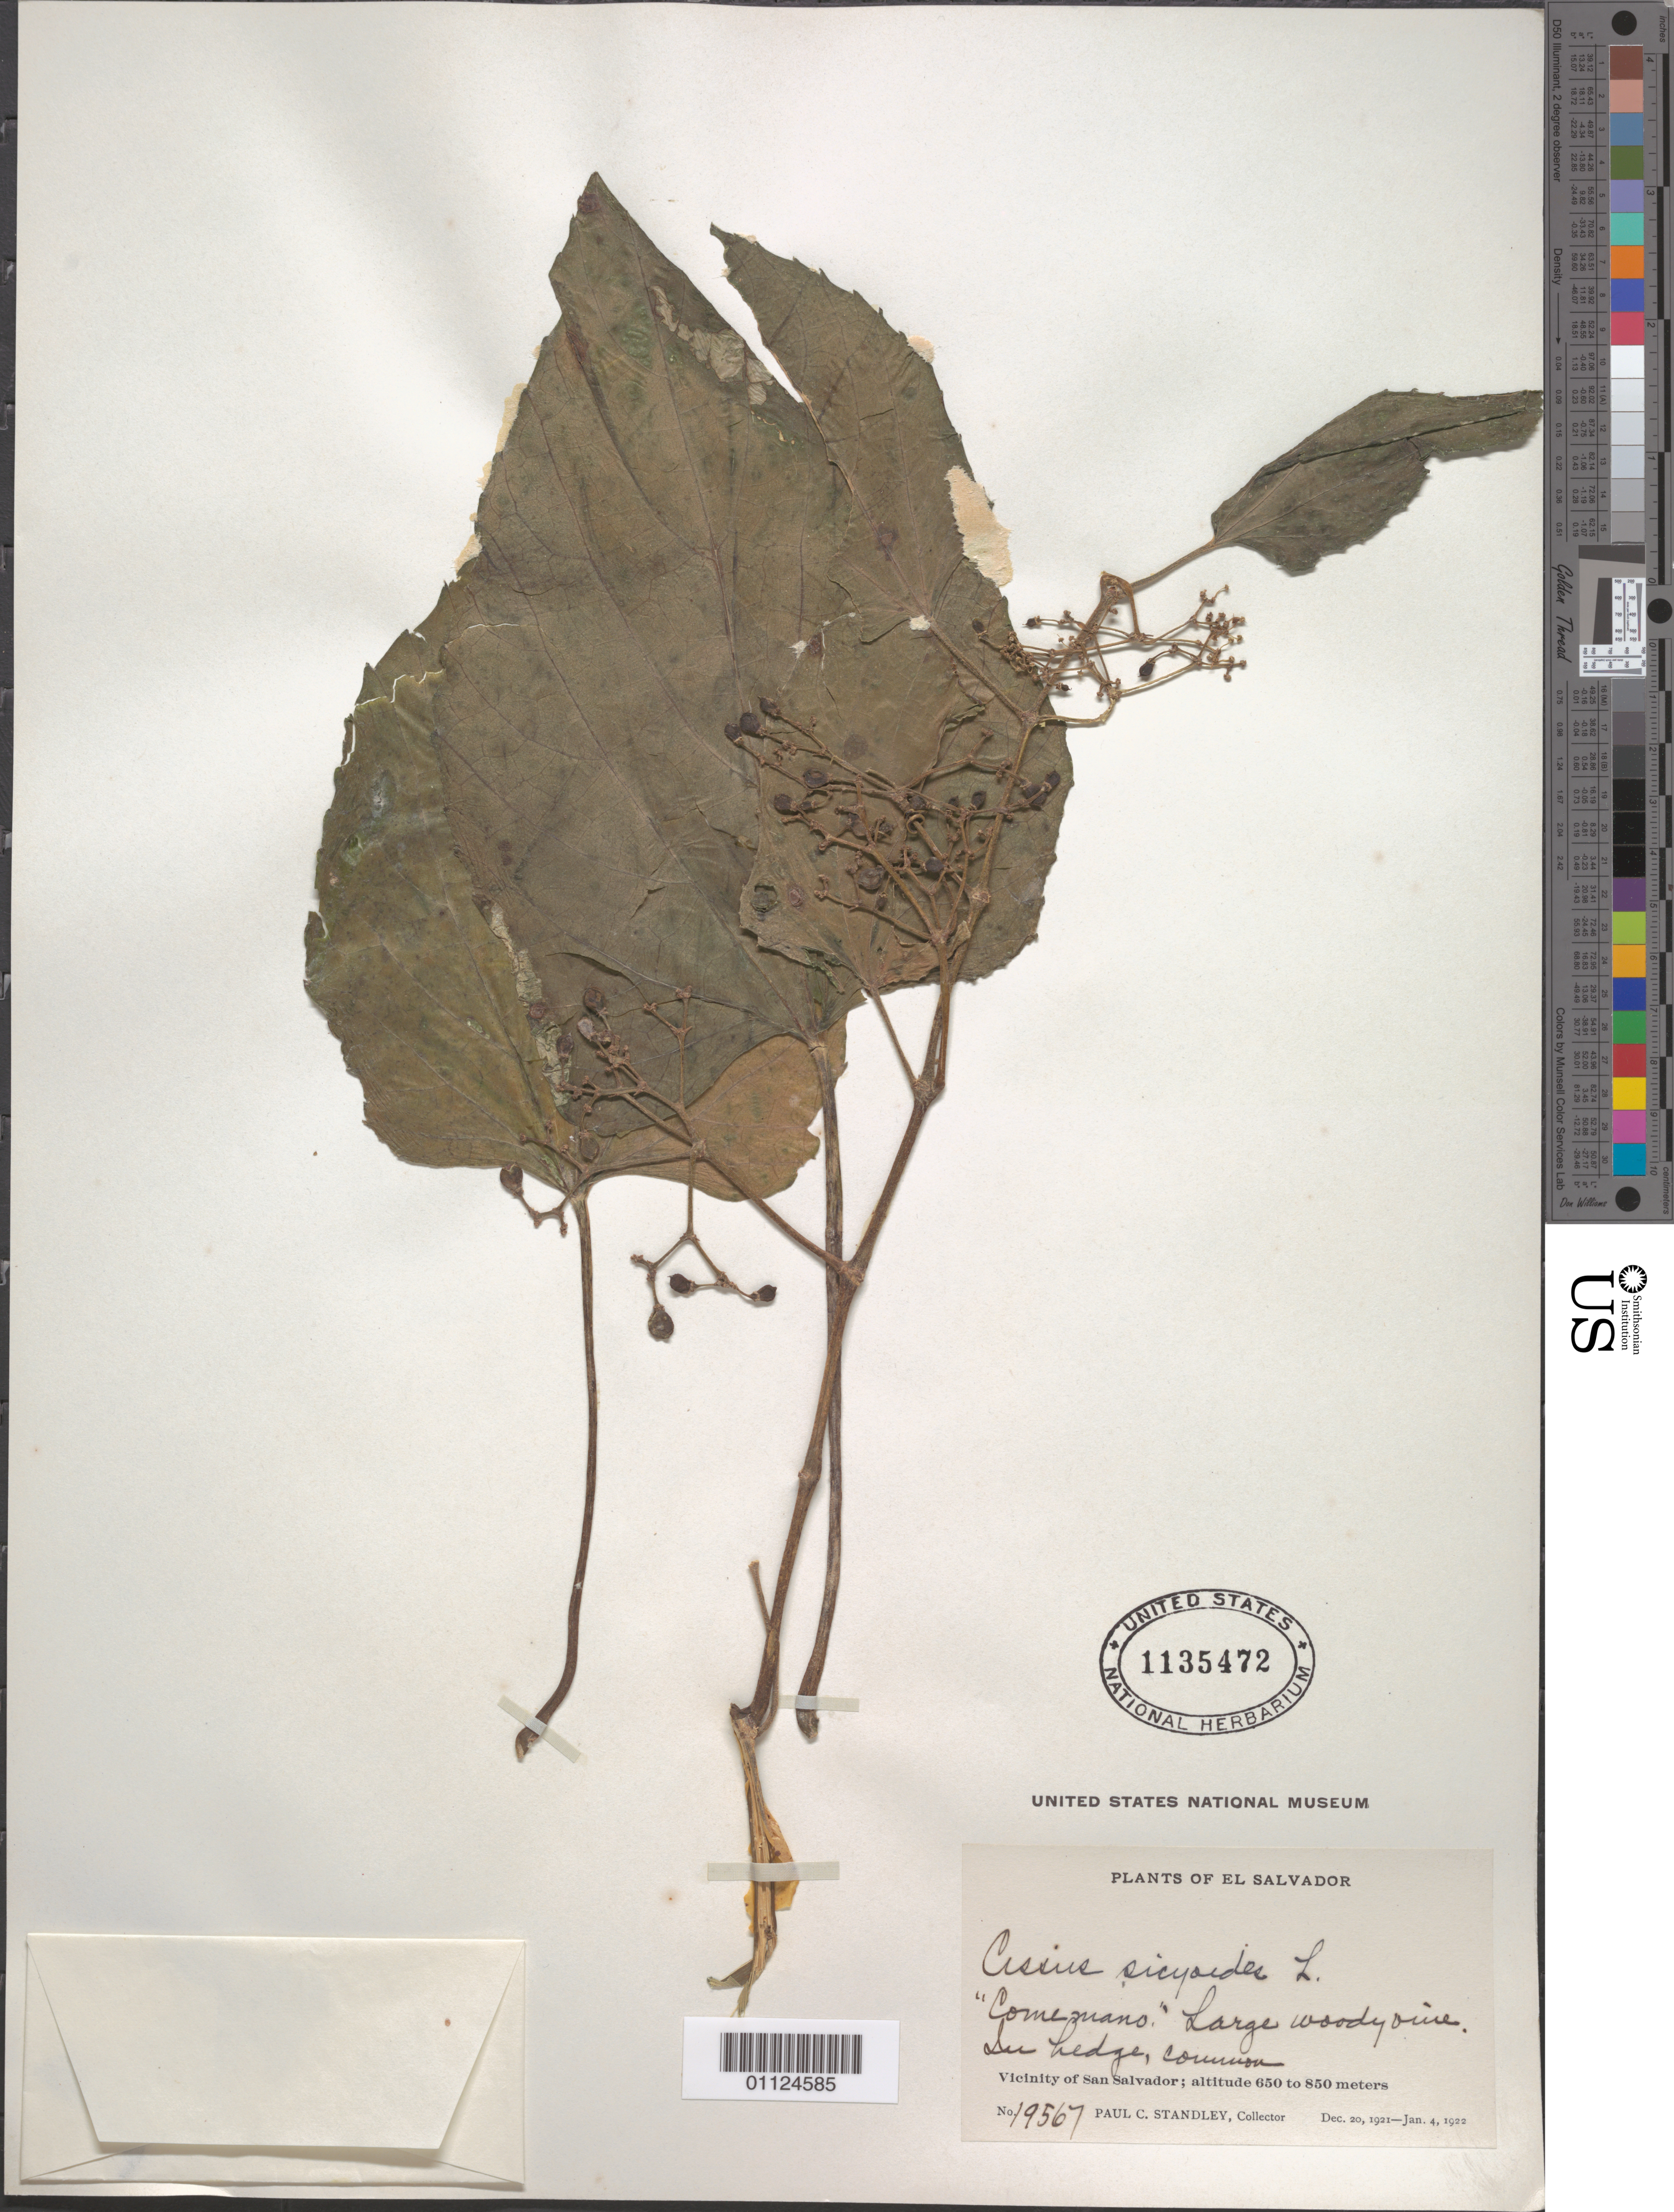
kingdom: Plantae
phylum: Tracheophyta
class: Magnoliopsida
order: Vitales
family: Vitaceae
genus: Cissus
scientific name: Cissus verticillata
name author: (L.) Nicolson & C.E. Jarvis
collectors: P. C. Standley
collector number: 19567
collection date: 1921-12-20/1922-01-04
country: El Salvador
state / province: San Salvador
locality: Vicinity of San Salvador.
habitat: Large woody vine. In hedge, common.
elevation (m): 650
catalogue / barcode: US 1135472